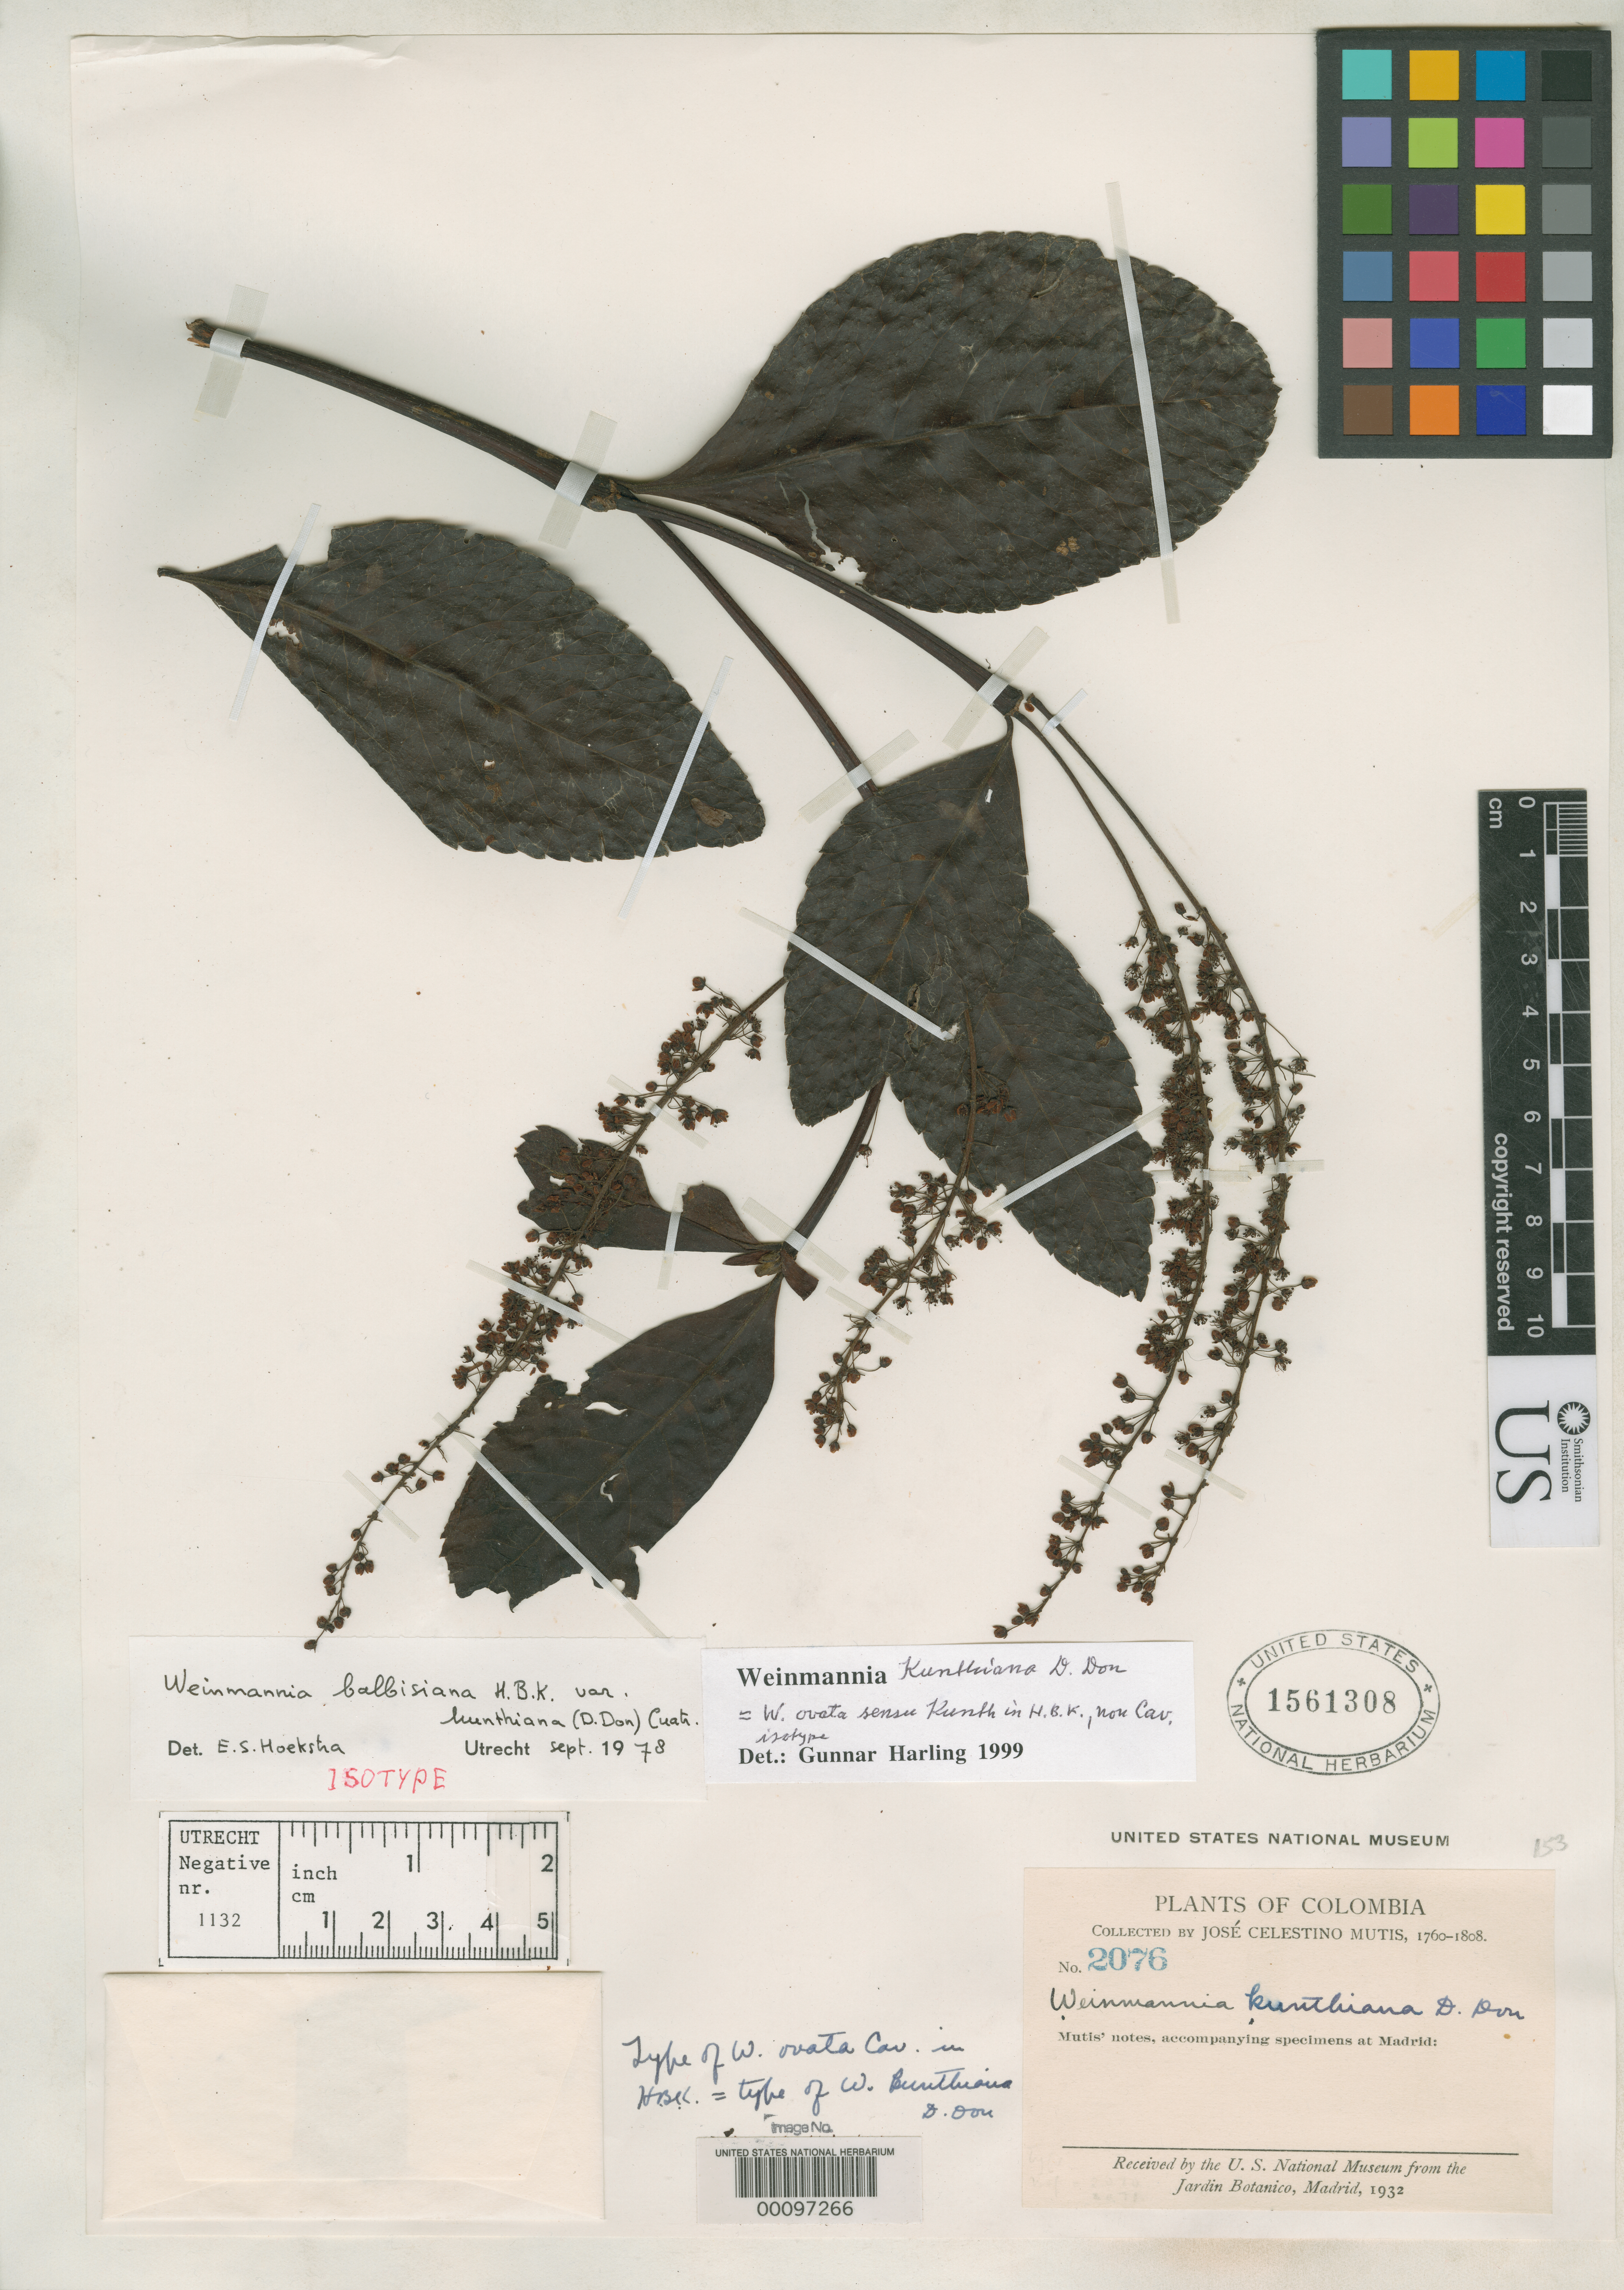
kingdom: Plantae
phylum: Tracheophyta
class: Magnoliopsida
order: Oxalidales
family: Cunoniaceae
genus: Weinmannia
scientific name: Weinmannia kunthiana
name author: D. Don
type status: Isotype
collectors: J. C. B. Mutis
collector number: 2076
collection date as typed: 1760 to -- --- 1808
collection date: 1760/1808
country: Colombia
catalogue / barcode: US 1561308